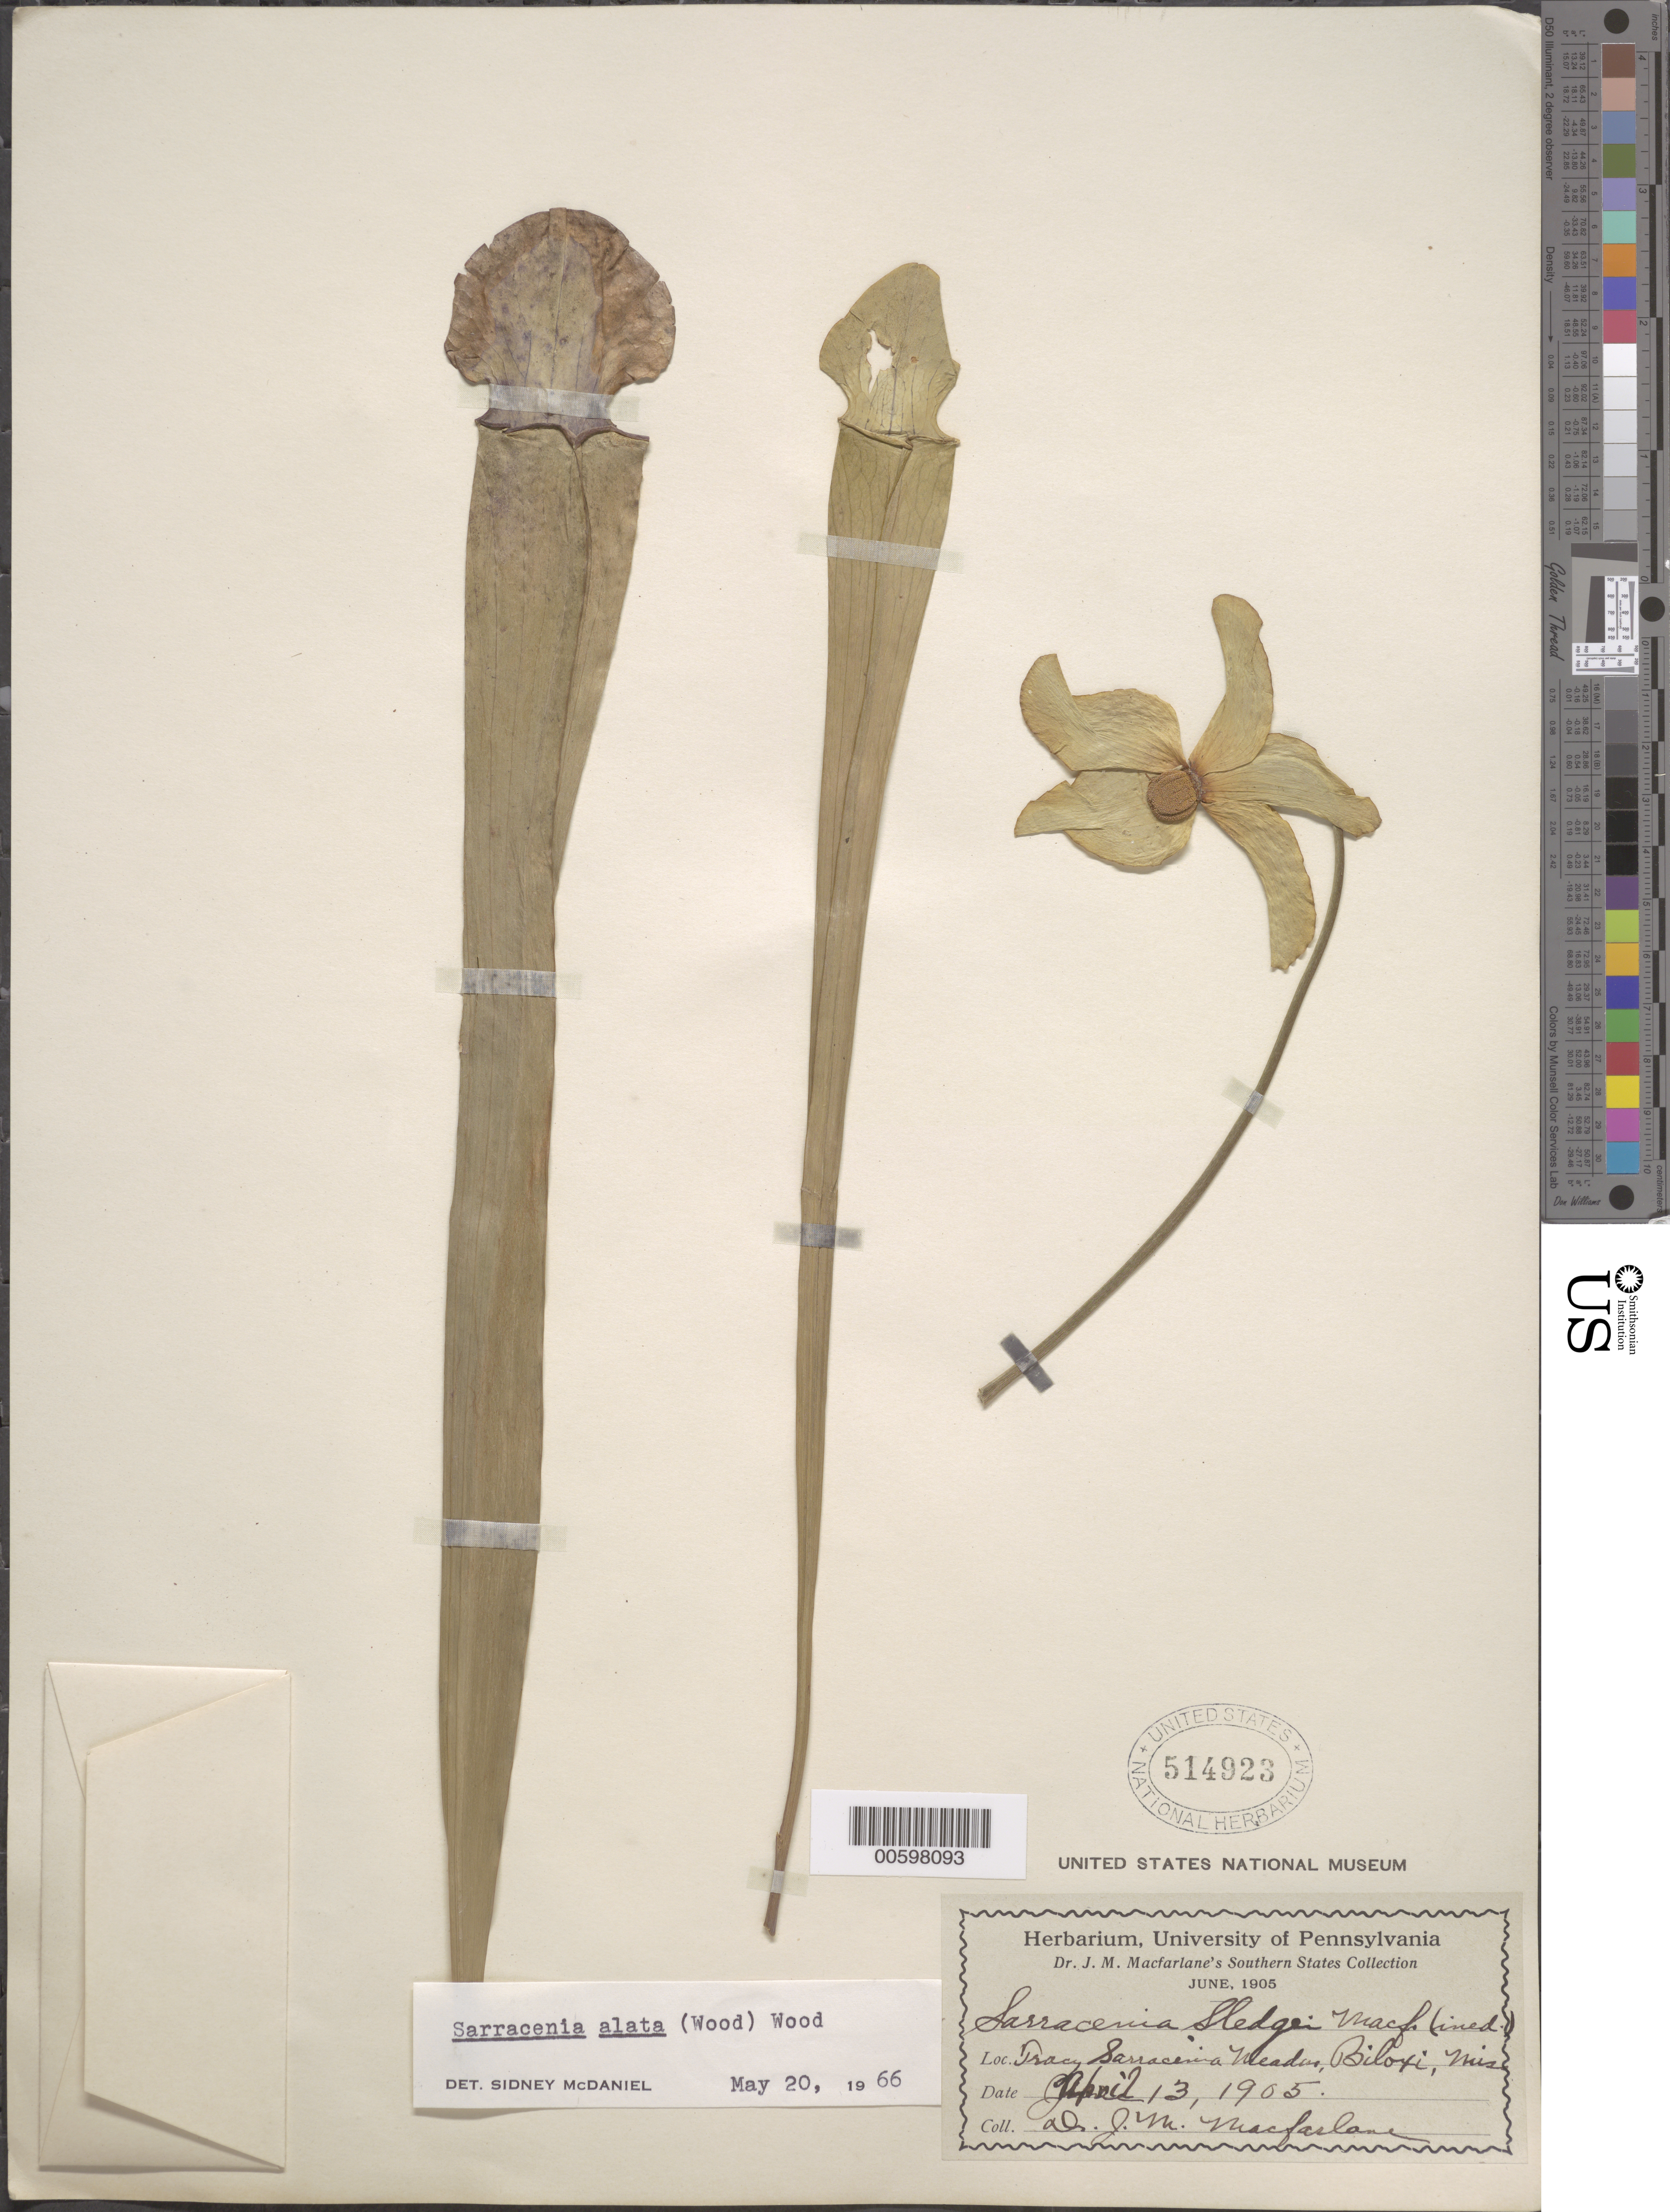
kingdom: Plantae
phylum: Tracheophyta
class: Magnoliopsida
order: Ericales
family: Sarraceniaceae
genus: Sarracenia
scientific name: Sarracenia alata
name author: (Alph. Wood) Alph. Wood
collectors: J. Macfarlane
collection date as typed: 13 Apr 1905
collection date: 1905-04-13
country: United States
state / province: Mississippi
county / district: Harrison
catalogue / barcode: US 514923